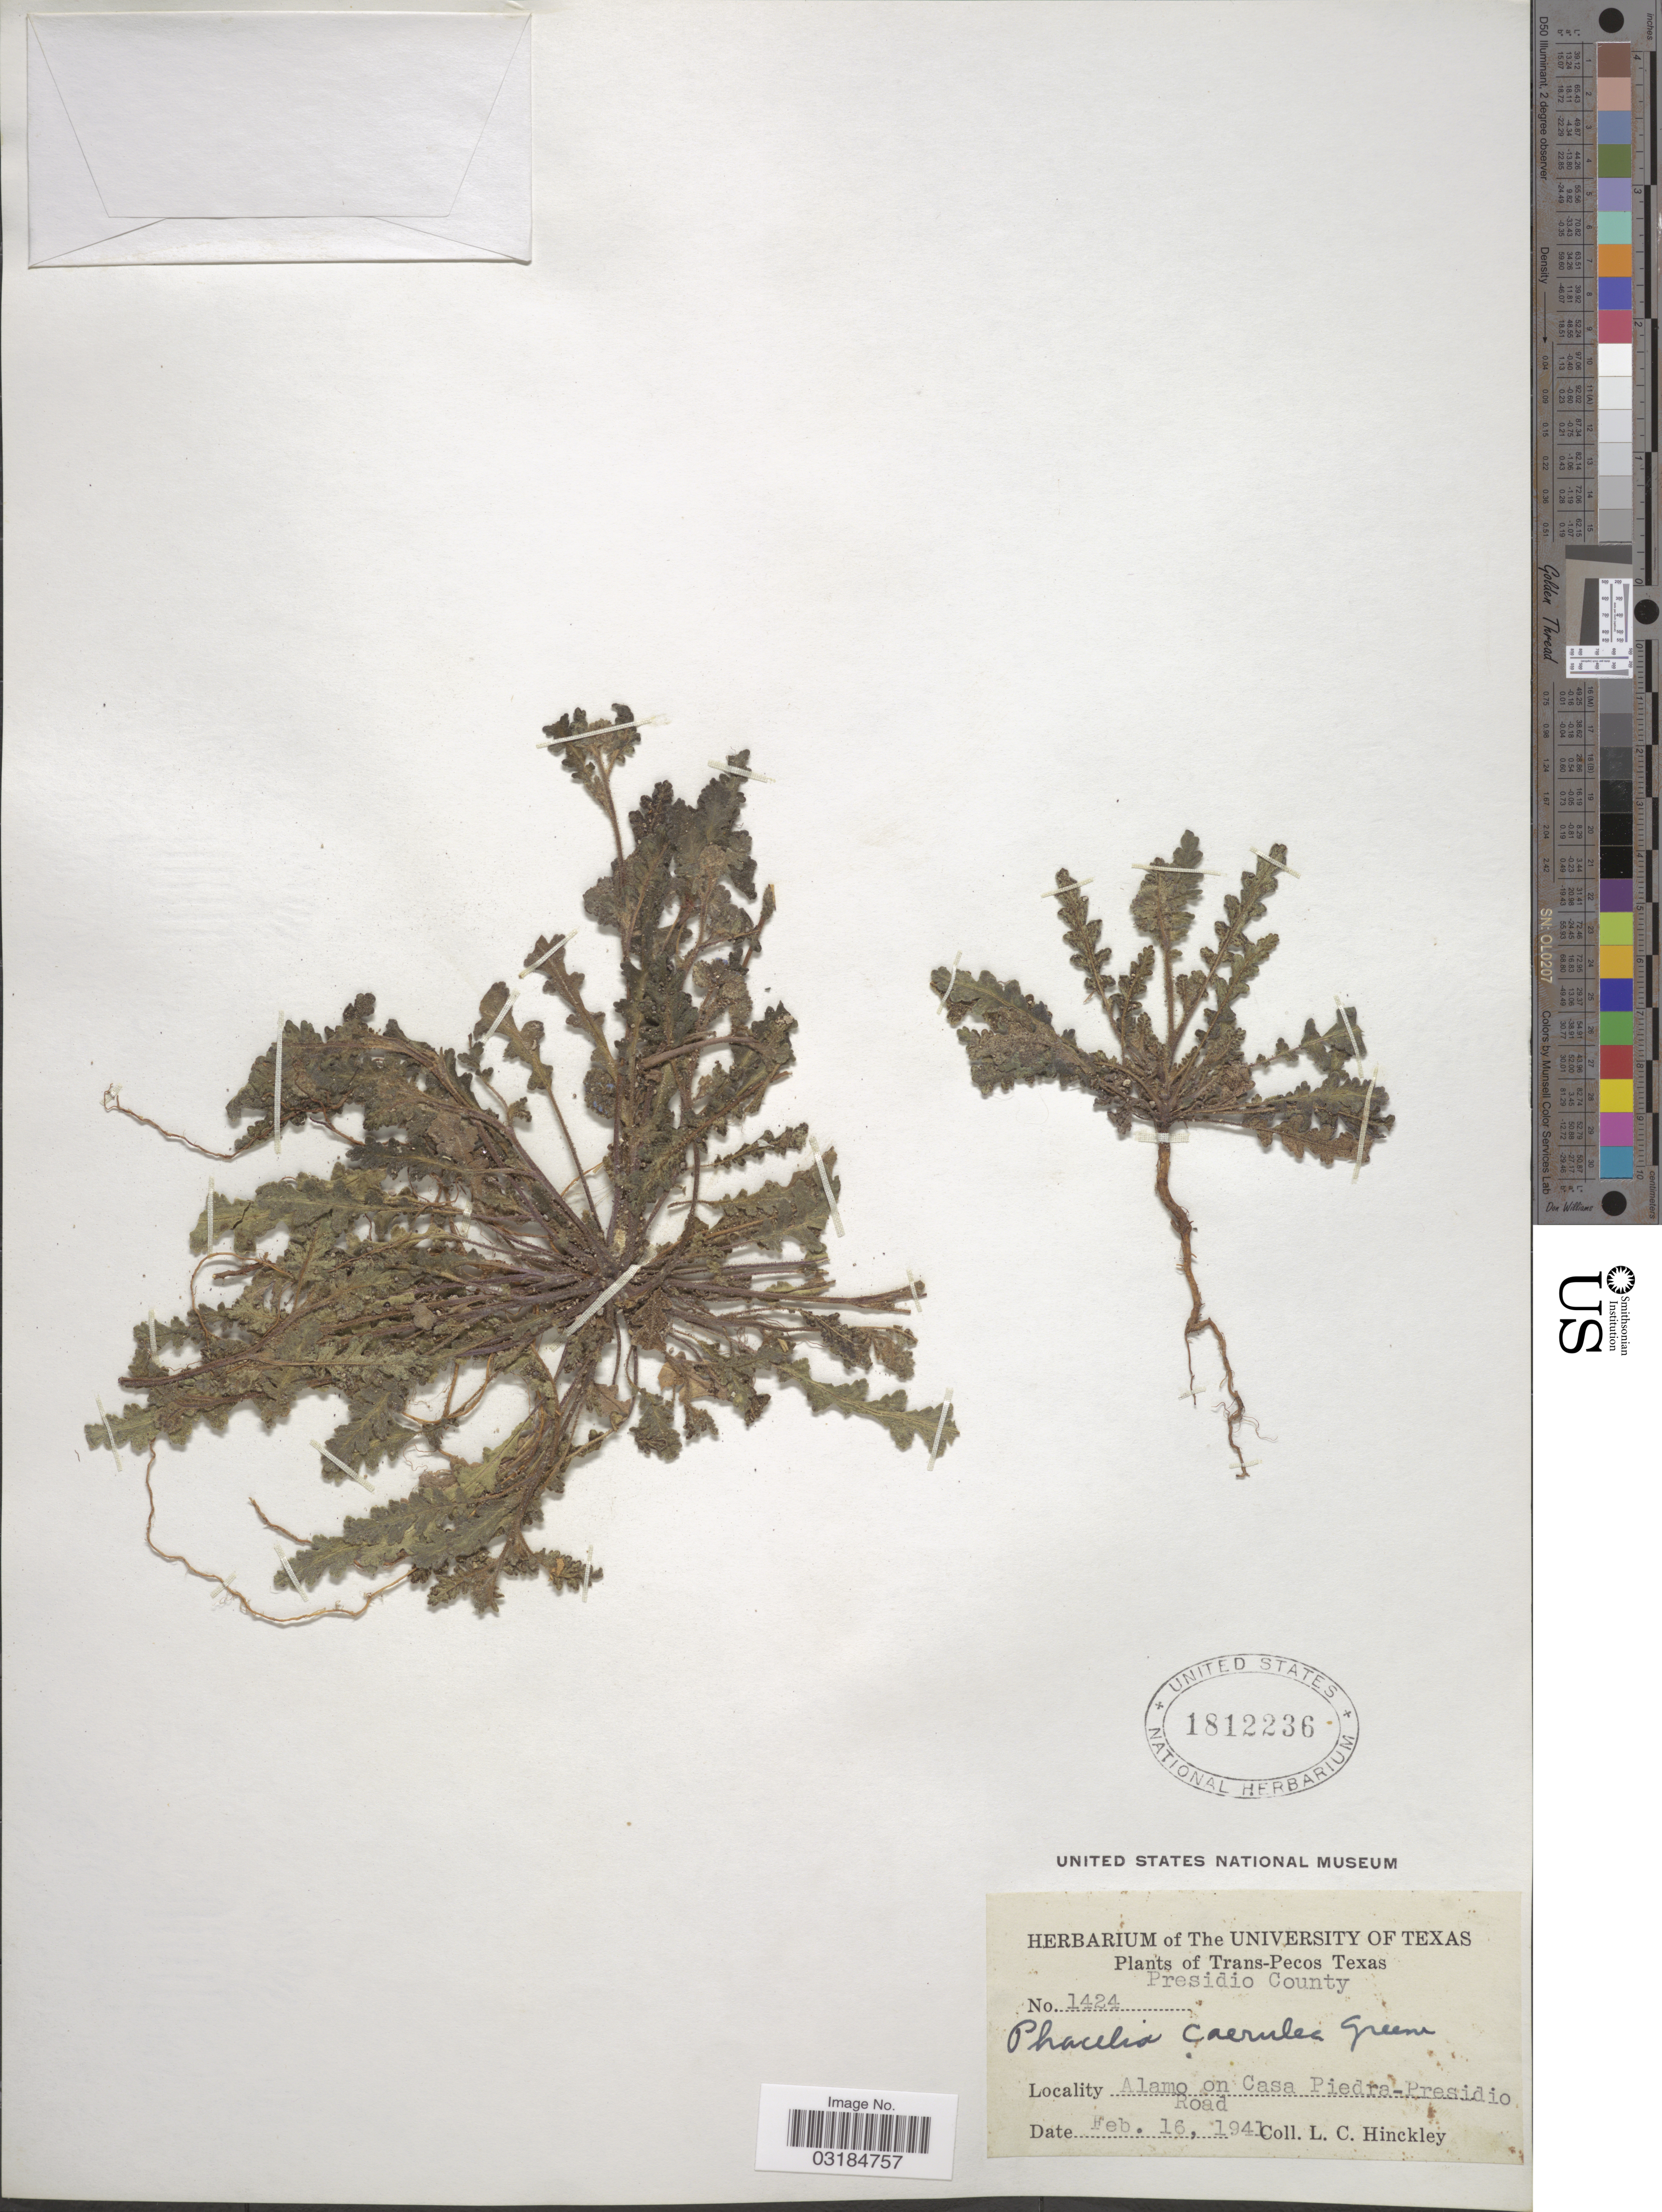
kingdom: Plantae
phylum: Tracheophyta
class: Magnoliopsida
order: Boraginales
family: Hydrophyllaceae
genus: Phacelia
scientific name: Phacelia caerulea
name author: Greene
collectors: L. Hinckley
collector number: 1424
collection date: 1941-02-16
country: United States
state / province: Texas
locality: Trans-Pecos Texas, Presidio County, Alamo on Casa Piedra-Presidio Road.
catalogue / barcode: US 1812236